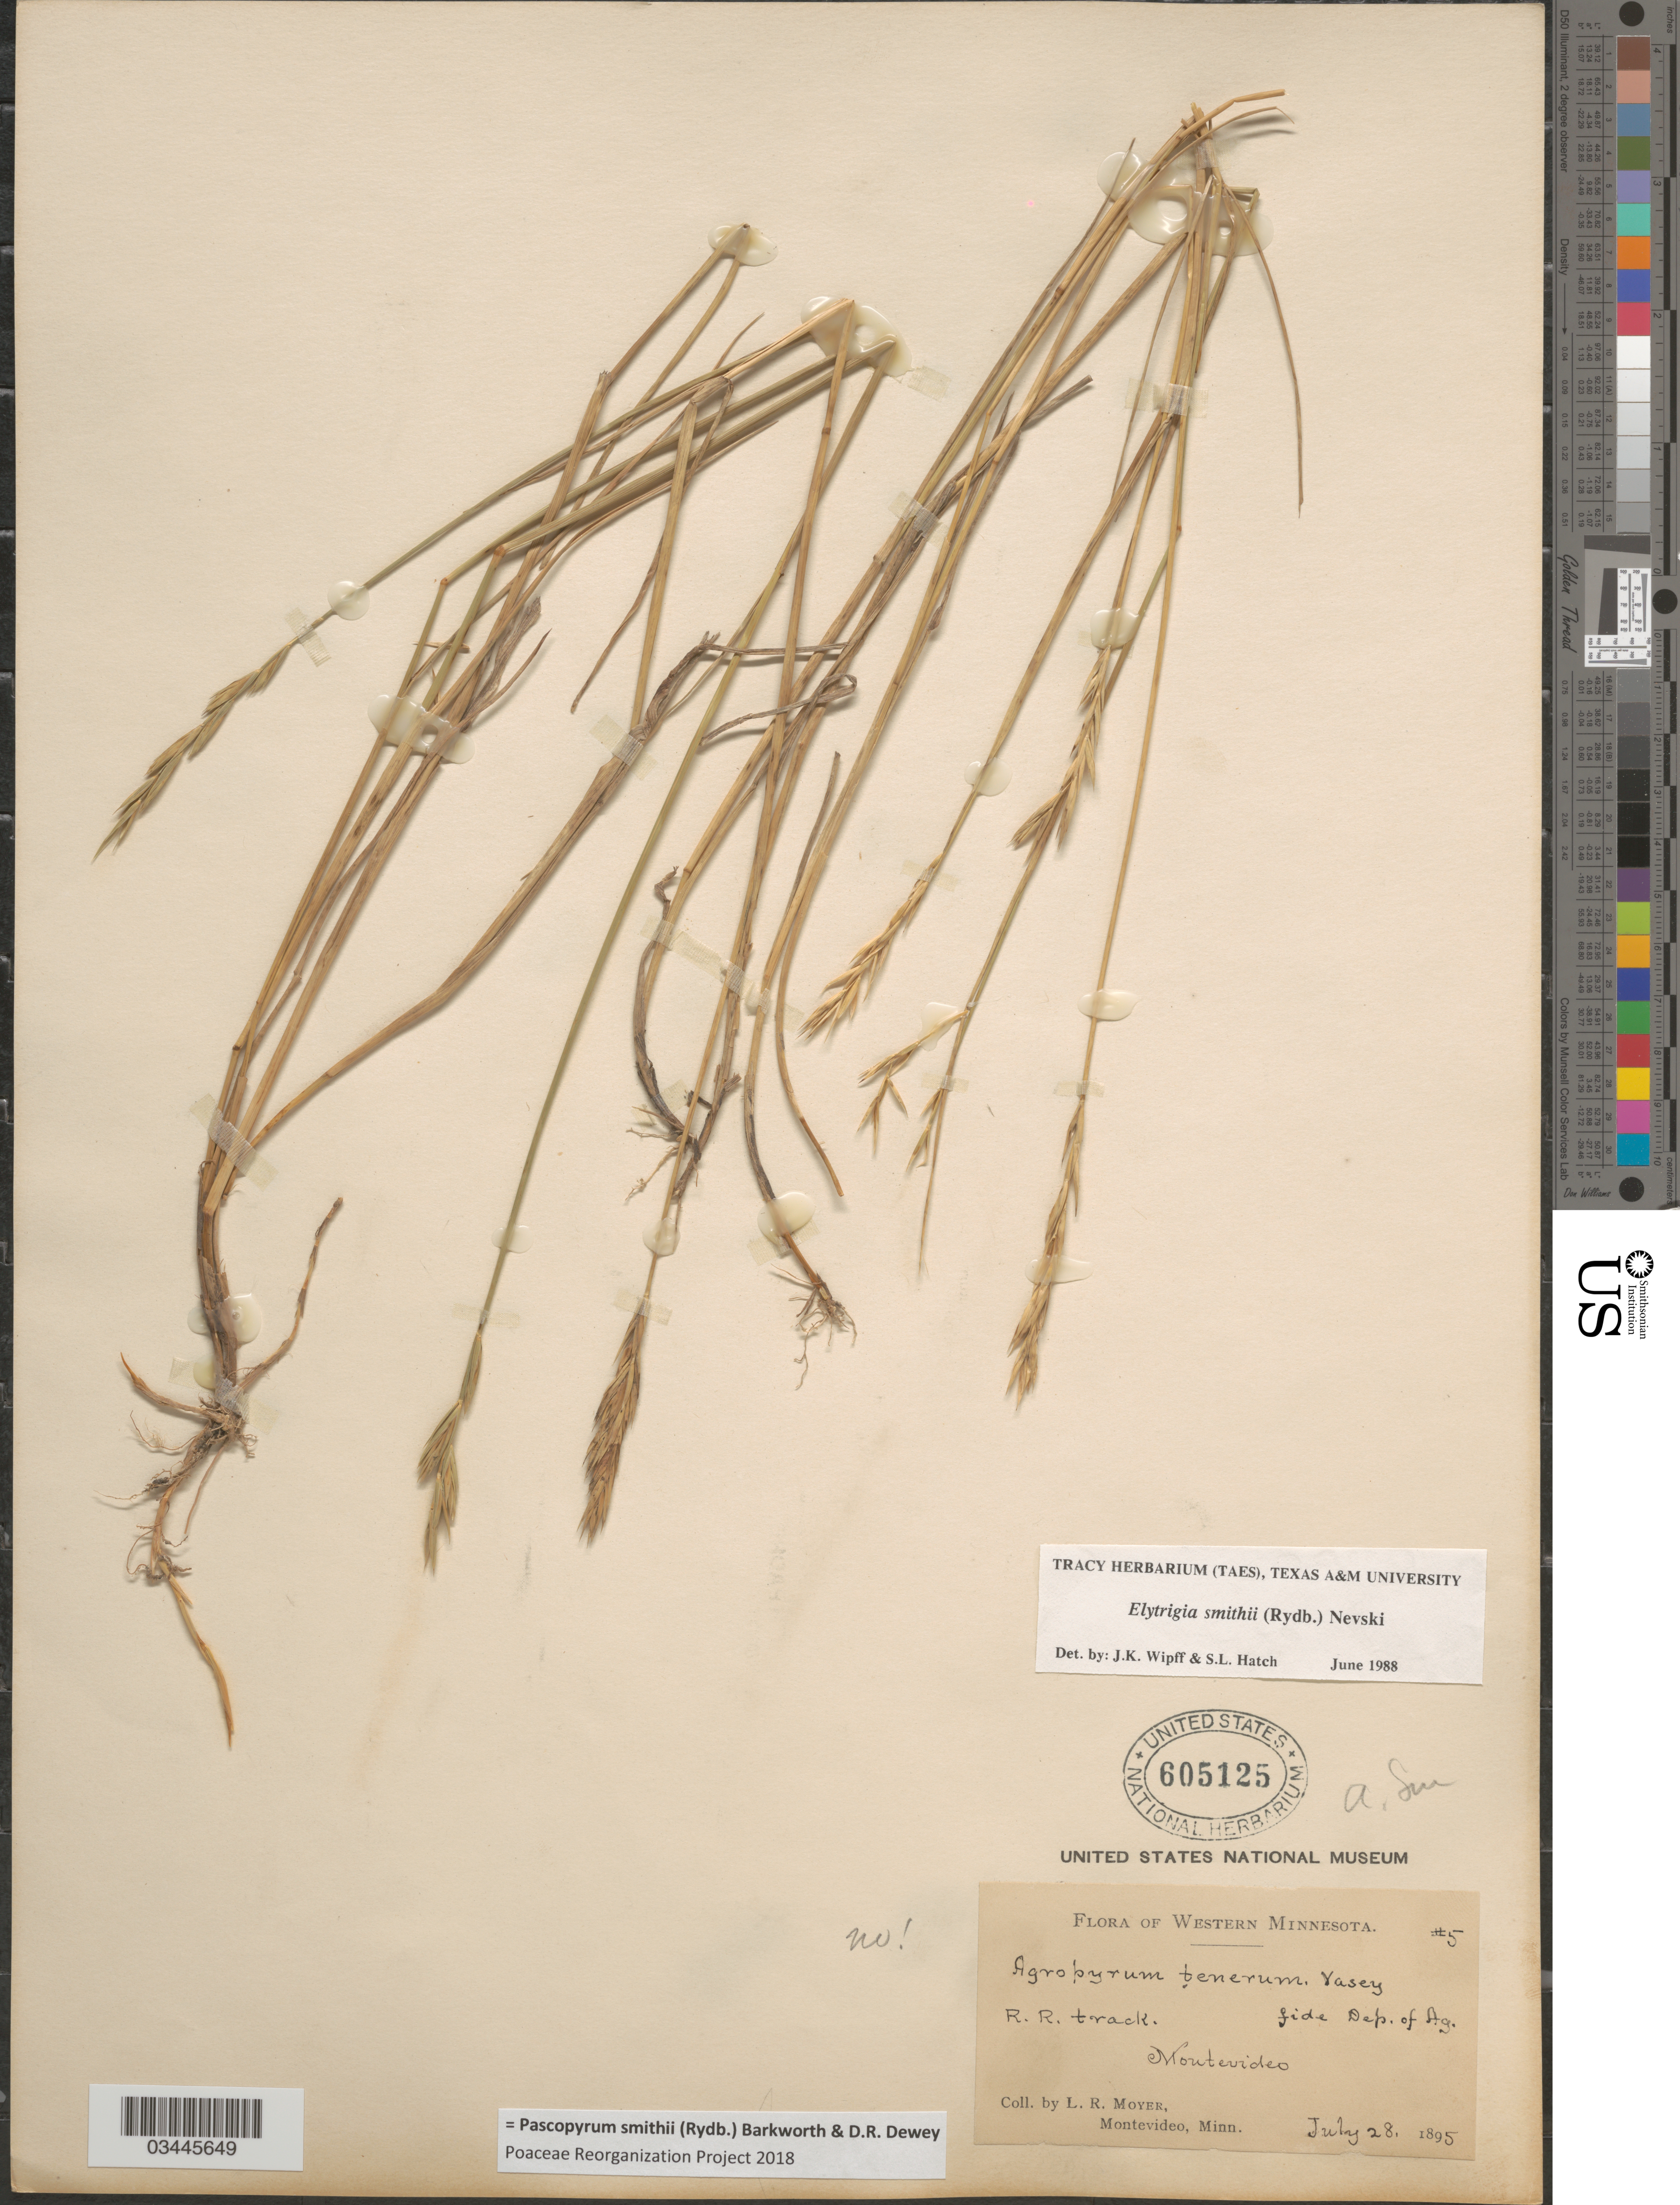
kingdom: Plantae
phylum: Tracheophyta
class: Liliopsida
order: Poales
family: Poaceae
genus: Pascopyrum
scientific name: Pascopyrum smithii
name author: (Rydb.) Barkworth & Dewey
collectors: L. Moyer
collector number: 5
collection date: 1895-07-28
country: United States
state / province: Minnesota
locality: Western Minnesota. R.R. track. Montevideo.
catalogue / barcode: US 605125